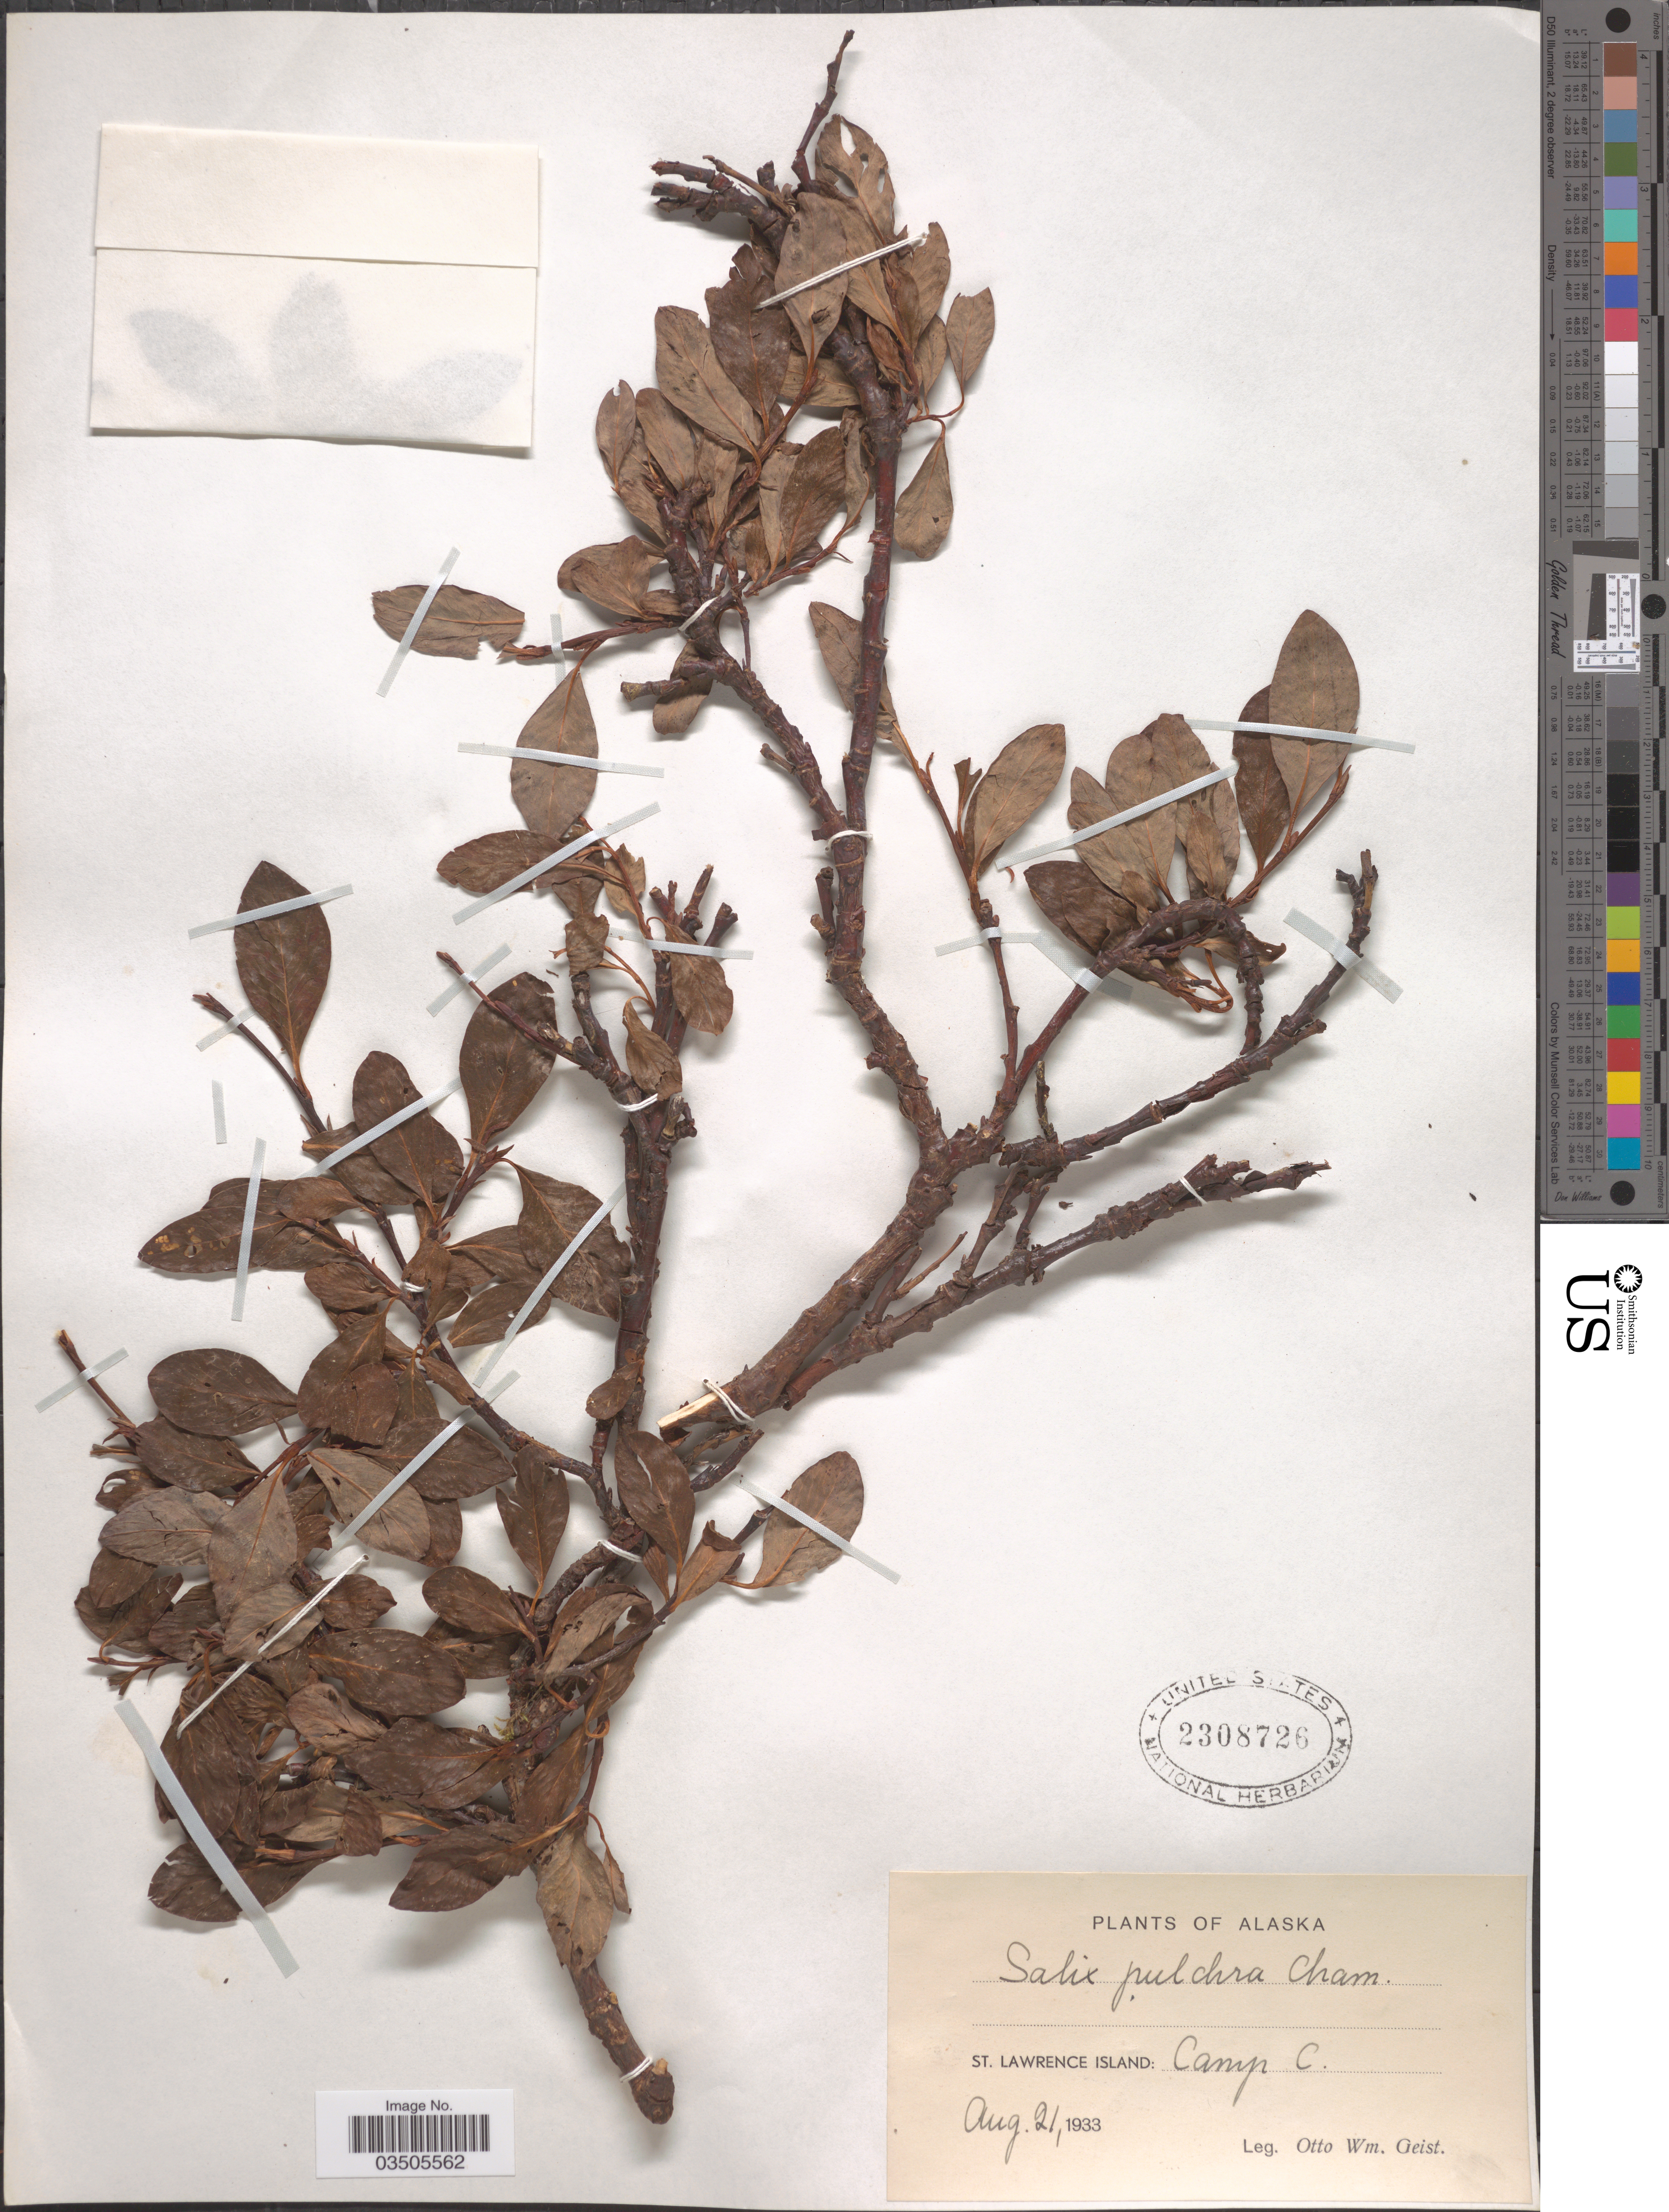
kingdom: Plantae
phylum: Tracheophyta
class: Magnoliopsida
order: Malpighiales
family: Salicaceae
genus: Salix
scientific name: Salix pulchra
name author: Cham.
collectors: O. Geist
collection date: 1933-08-21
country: United States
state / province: Alaska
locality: St. Lawrence Island: Camp C.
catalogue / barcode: US 2308726